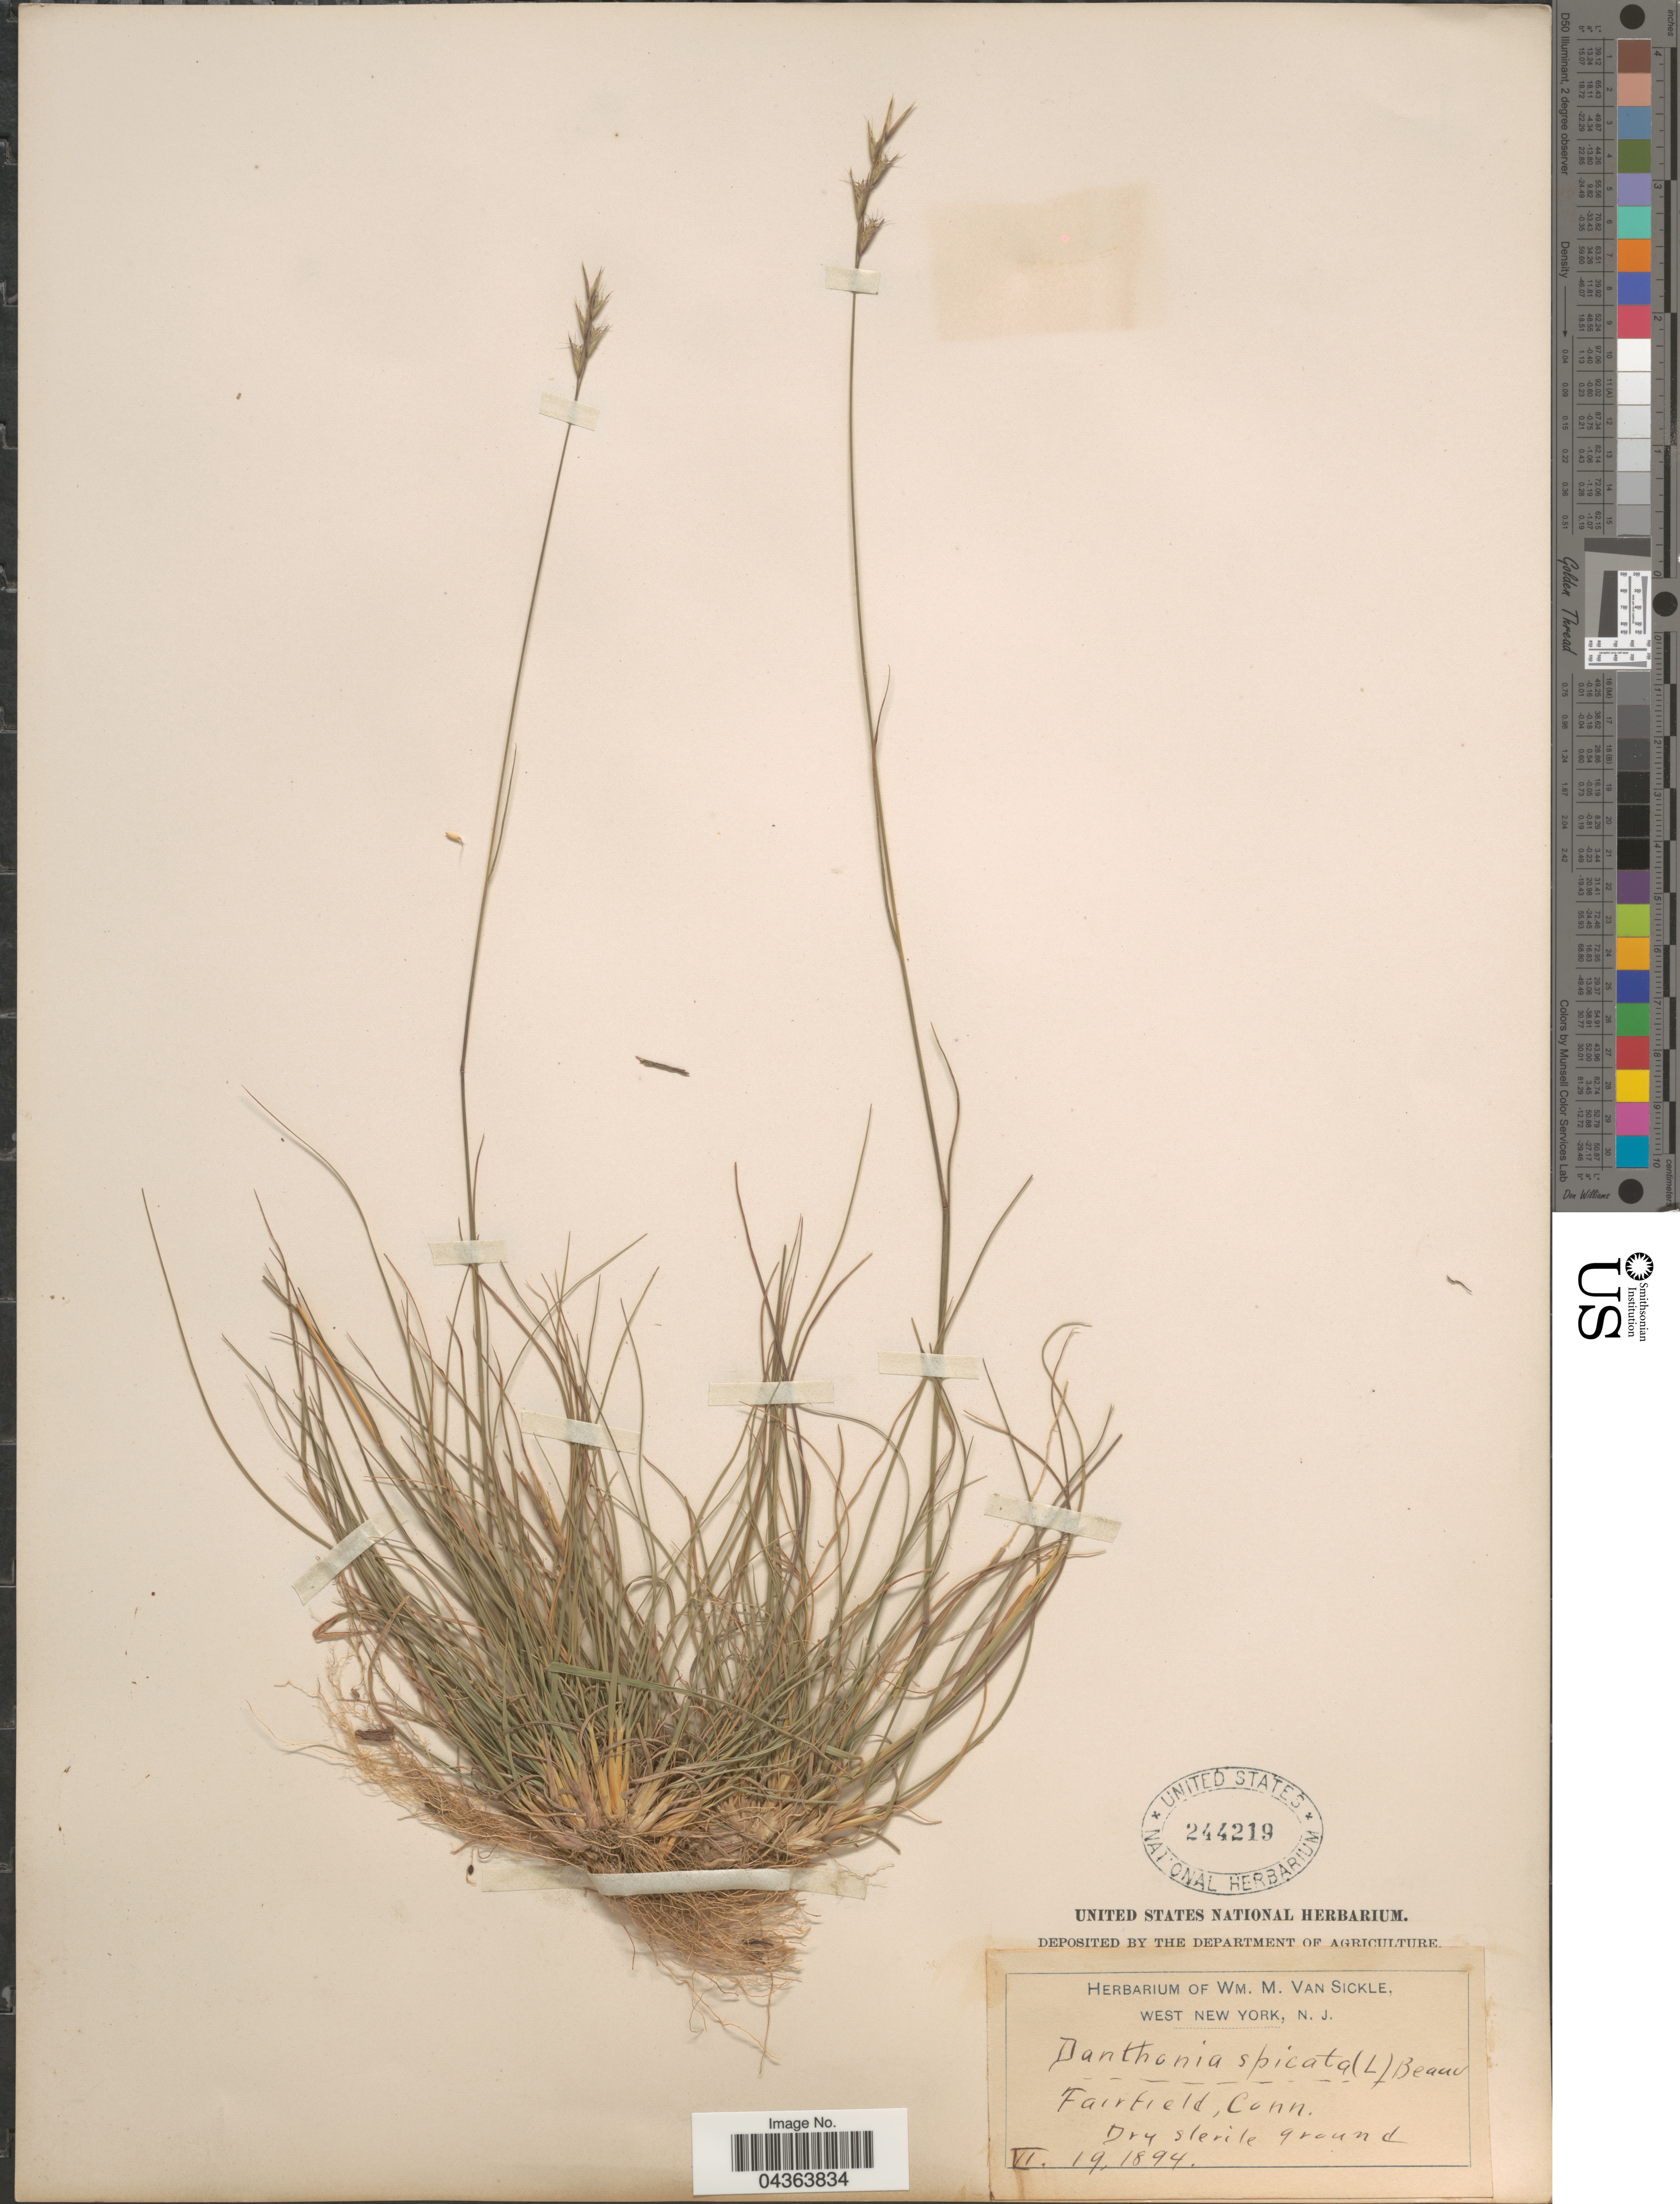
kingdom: Plantae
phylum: Tracheophyta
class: Liliopsida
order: Poales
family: Poaceae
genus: Danthonia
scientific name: Danthonia spicata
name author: (L.) P. Beauv. ex Roem. & Schult.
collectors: ex herb. Wm. M. Van Sickle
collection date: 1894-06-19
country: United States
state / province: Connecticut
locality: Fairfield.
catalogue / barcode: US 244219